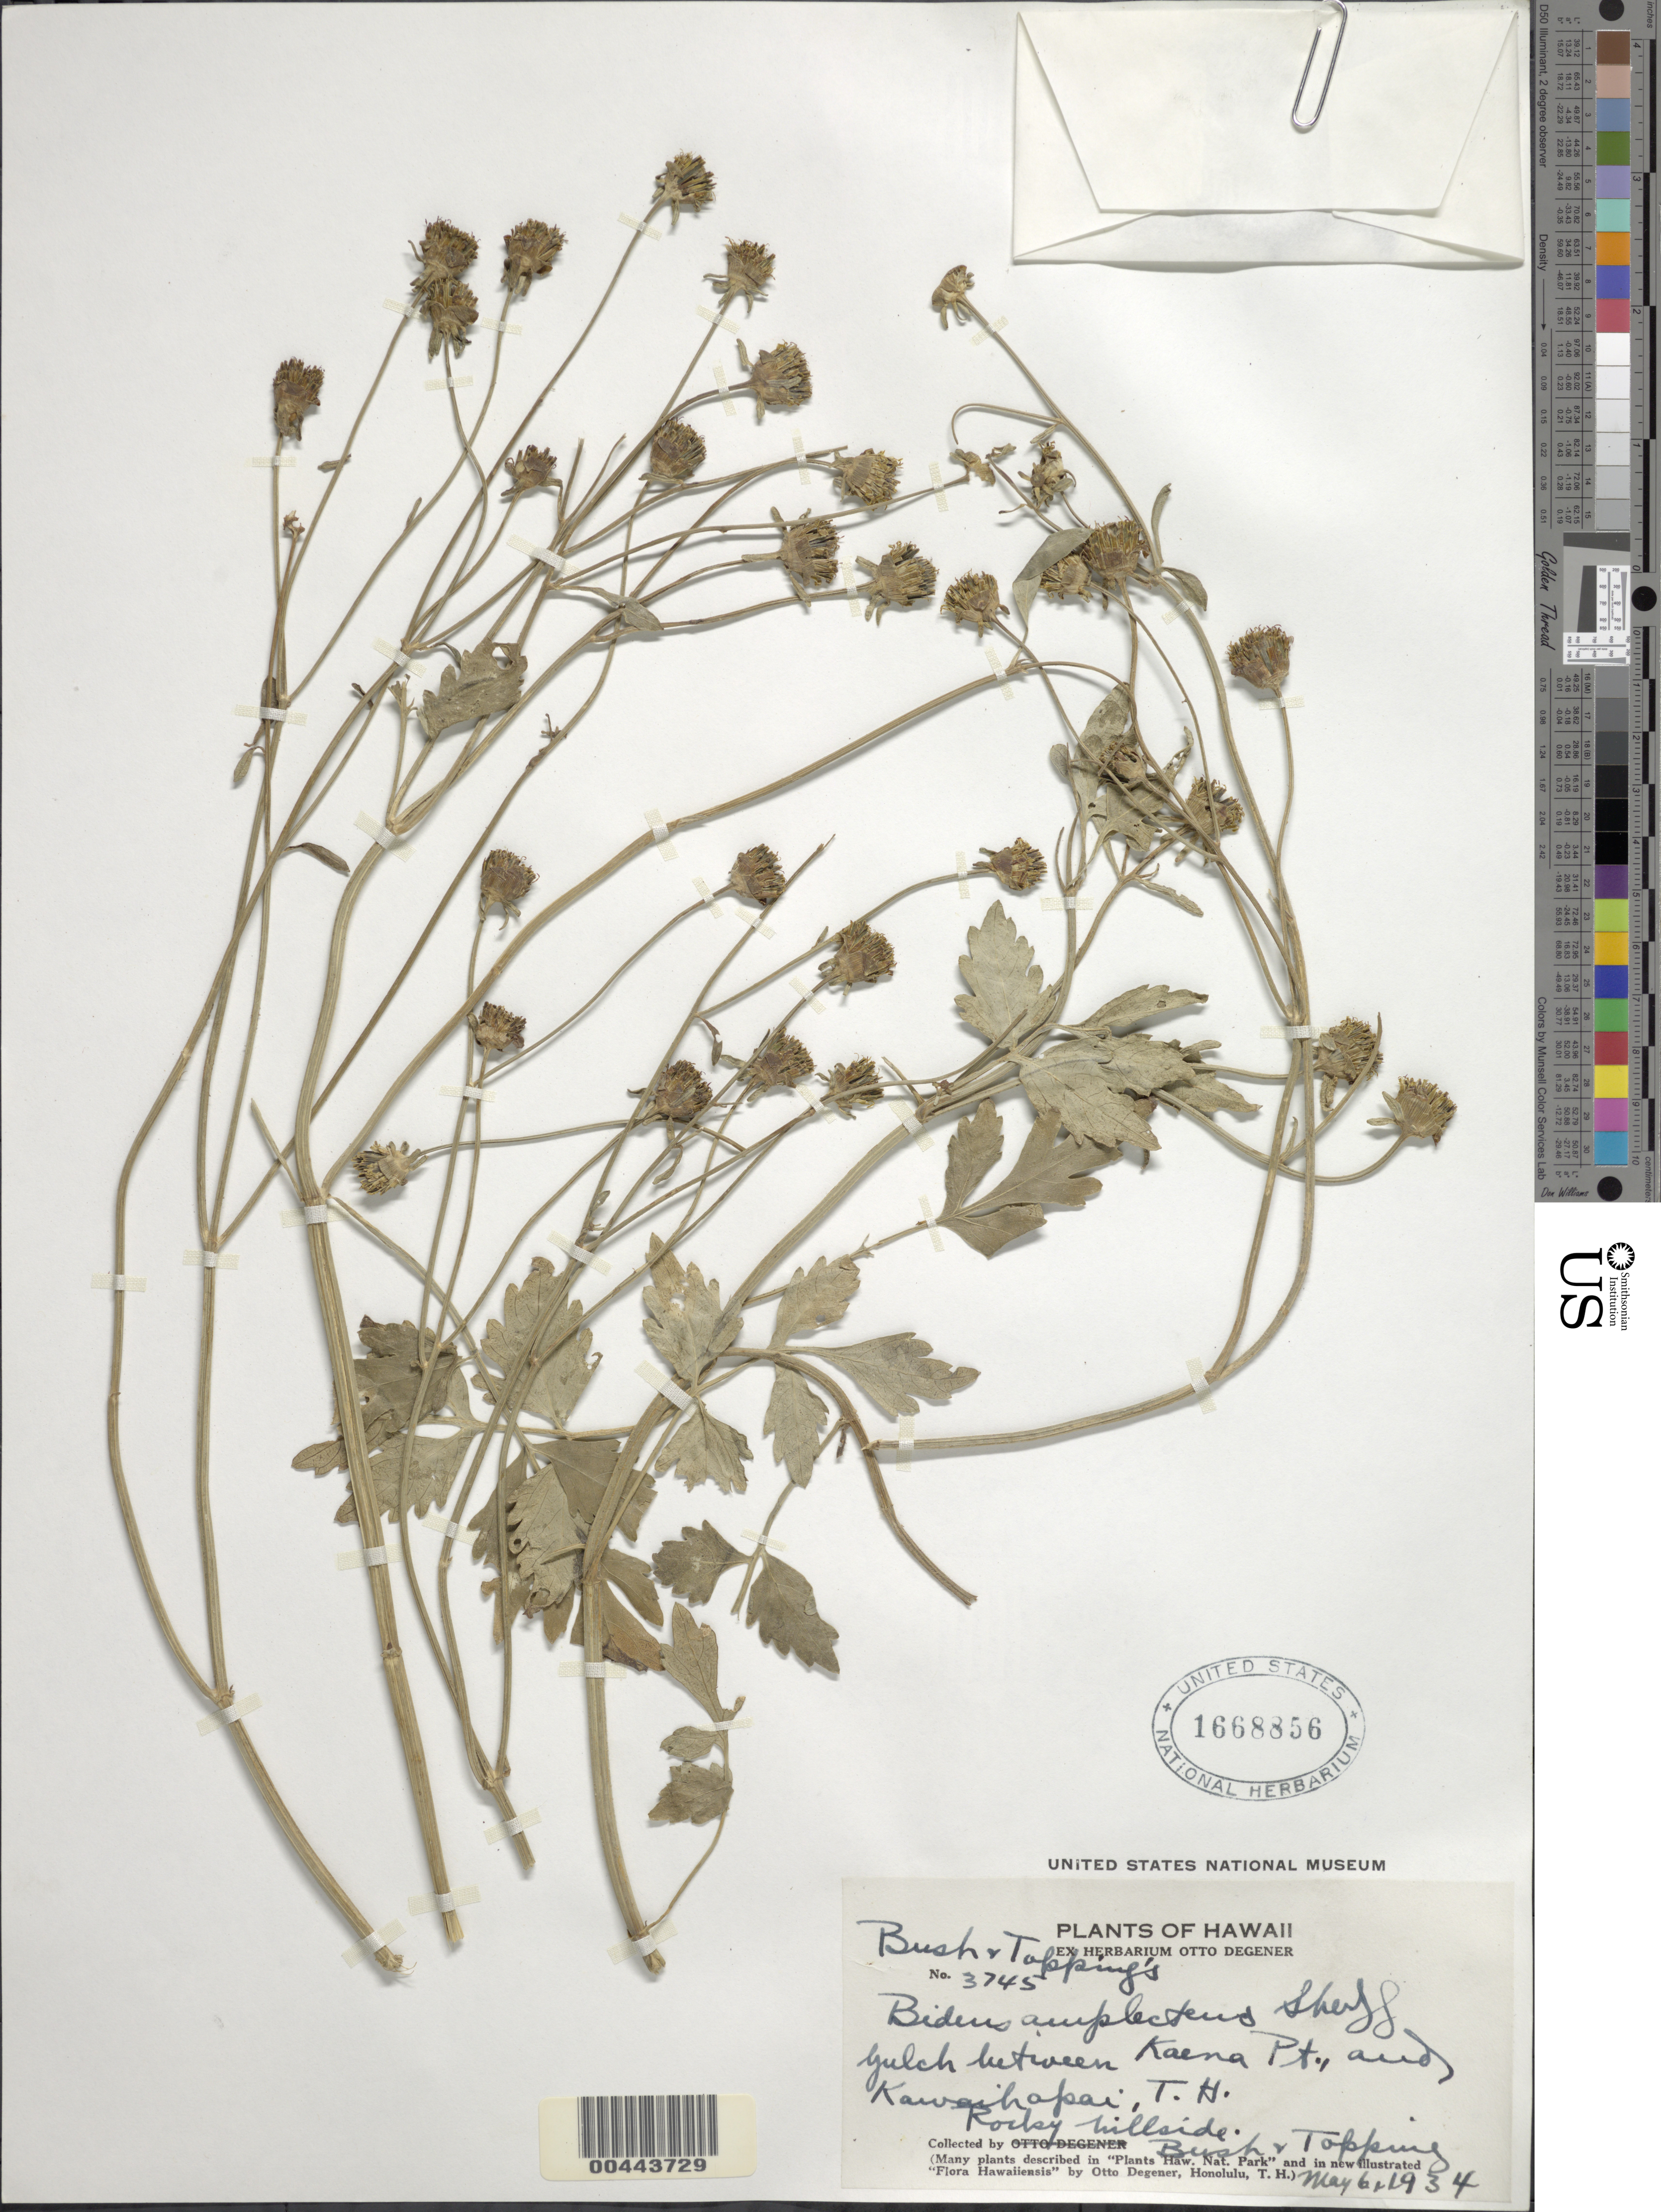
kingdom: Plantae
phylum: Tracheophyta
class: Magnoliopsida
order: Asterales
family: Asteraceae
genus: Bidens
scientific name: Bidens amplectens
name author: Sherff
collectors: W. Bush & D. L. Topping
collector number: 3745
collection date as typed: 6 May 1934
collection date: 1934-05-06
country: United States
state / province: Hawaii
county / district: Kauai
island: Kaua'i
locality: Gulch between Kaena Point and Kawaihapai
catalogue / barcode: US 1668856